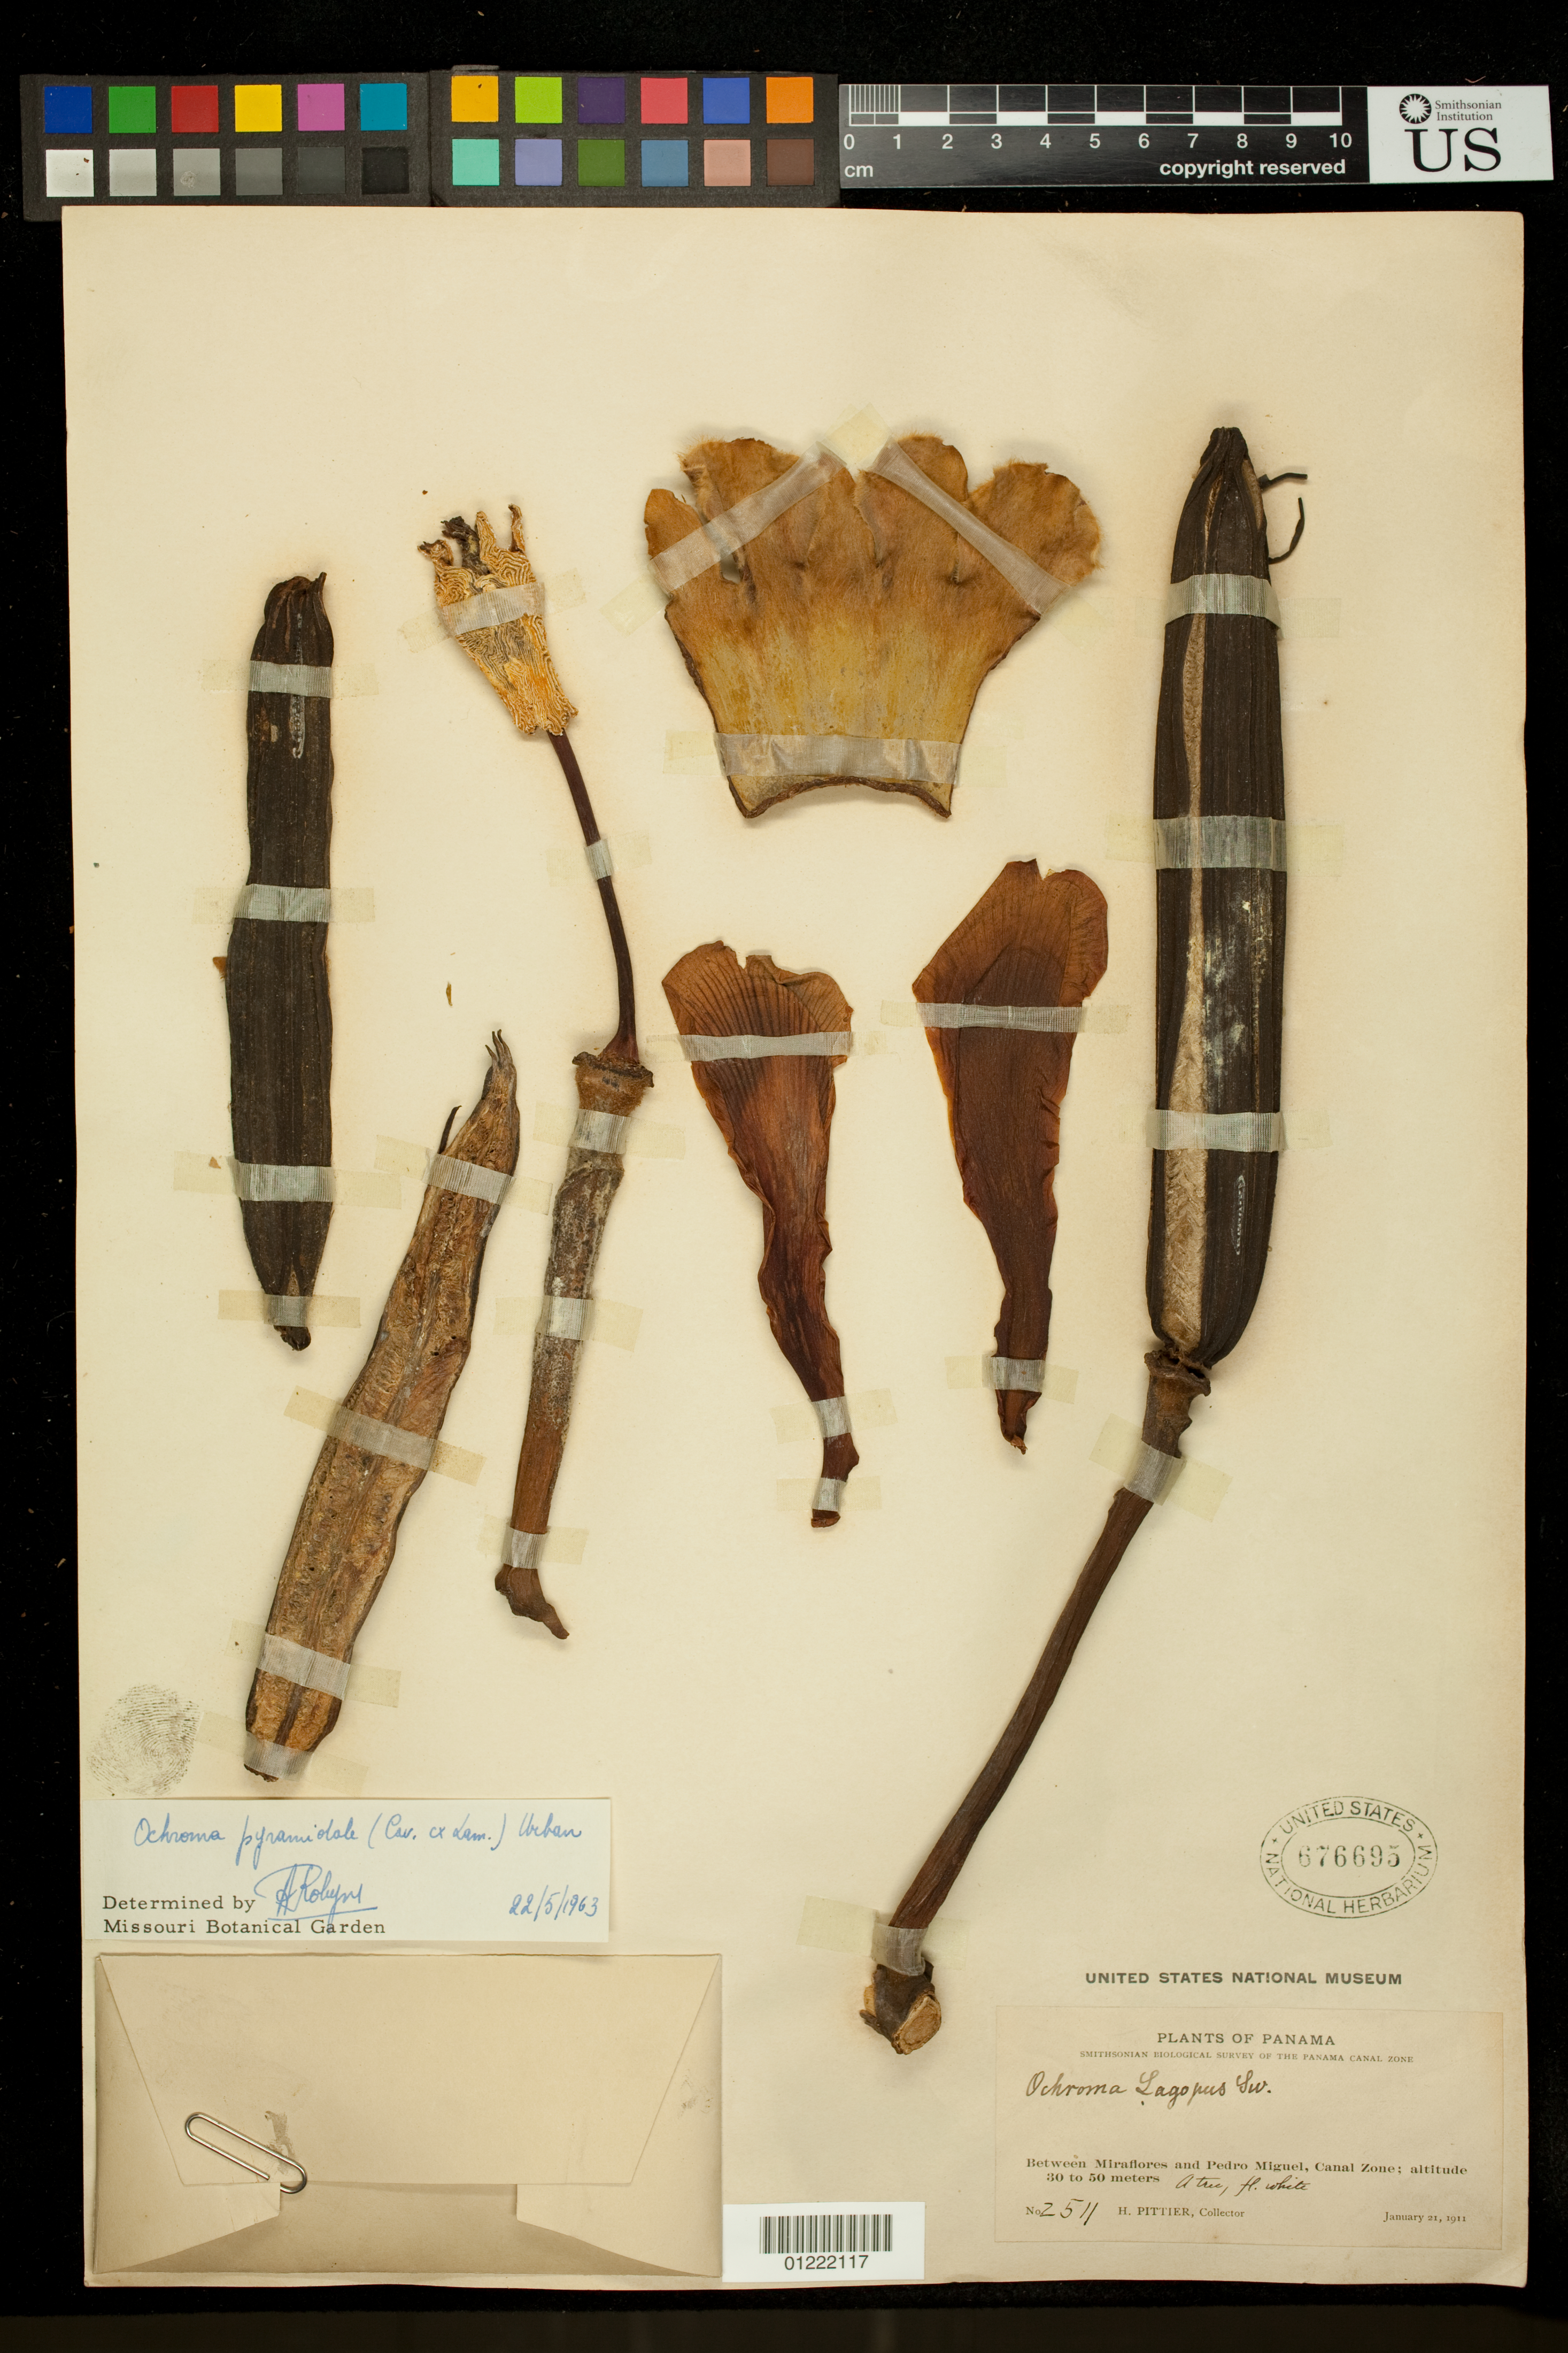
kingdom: Plantae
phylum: Tracheophyta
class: Magnoliopsida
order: Malvales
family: Malvaceae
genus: Ochroma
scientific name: Ochroma pyramidale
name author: (Cav. ex Lam.) Urb.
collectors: H. F. Pittier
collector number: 2511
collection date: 1911-01-21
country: Panama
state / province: Panamá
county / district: Canal Zone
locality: Between Miraflores and Pedro Miguel, Canal Zone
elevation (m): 30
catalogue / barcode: US 676695